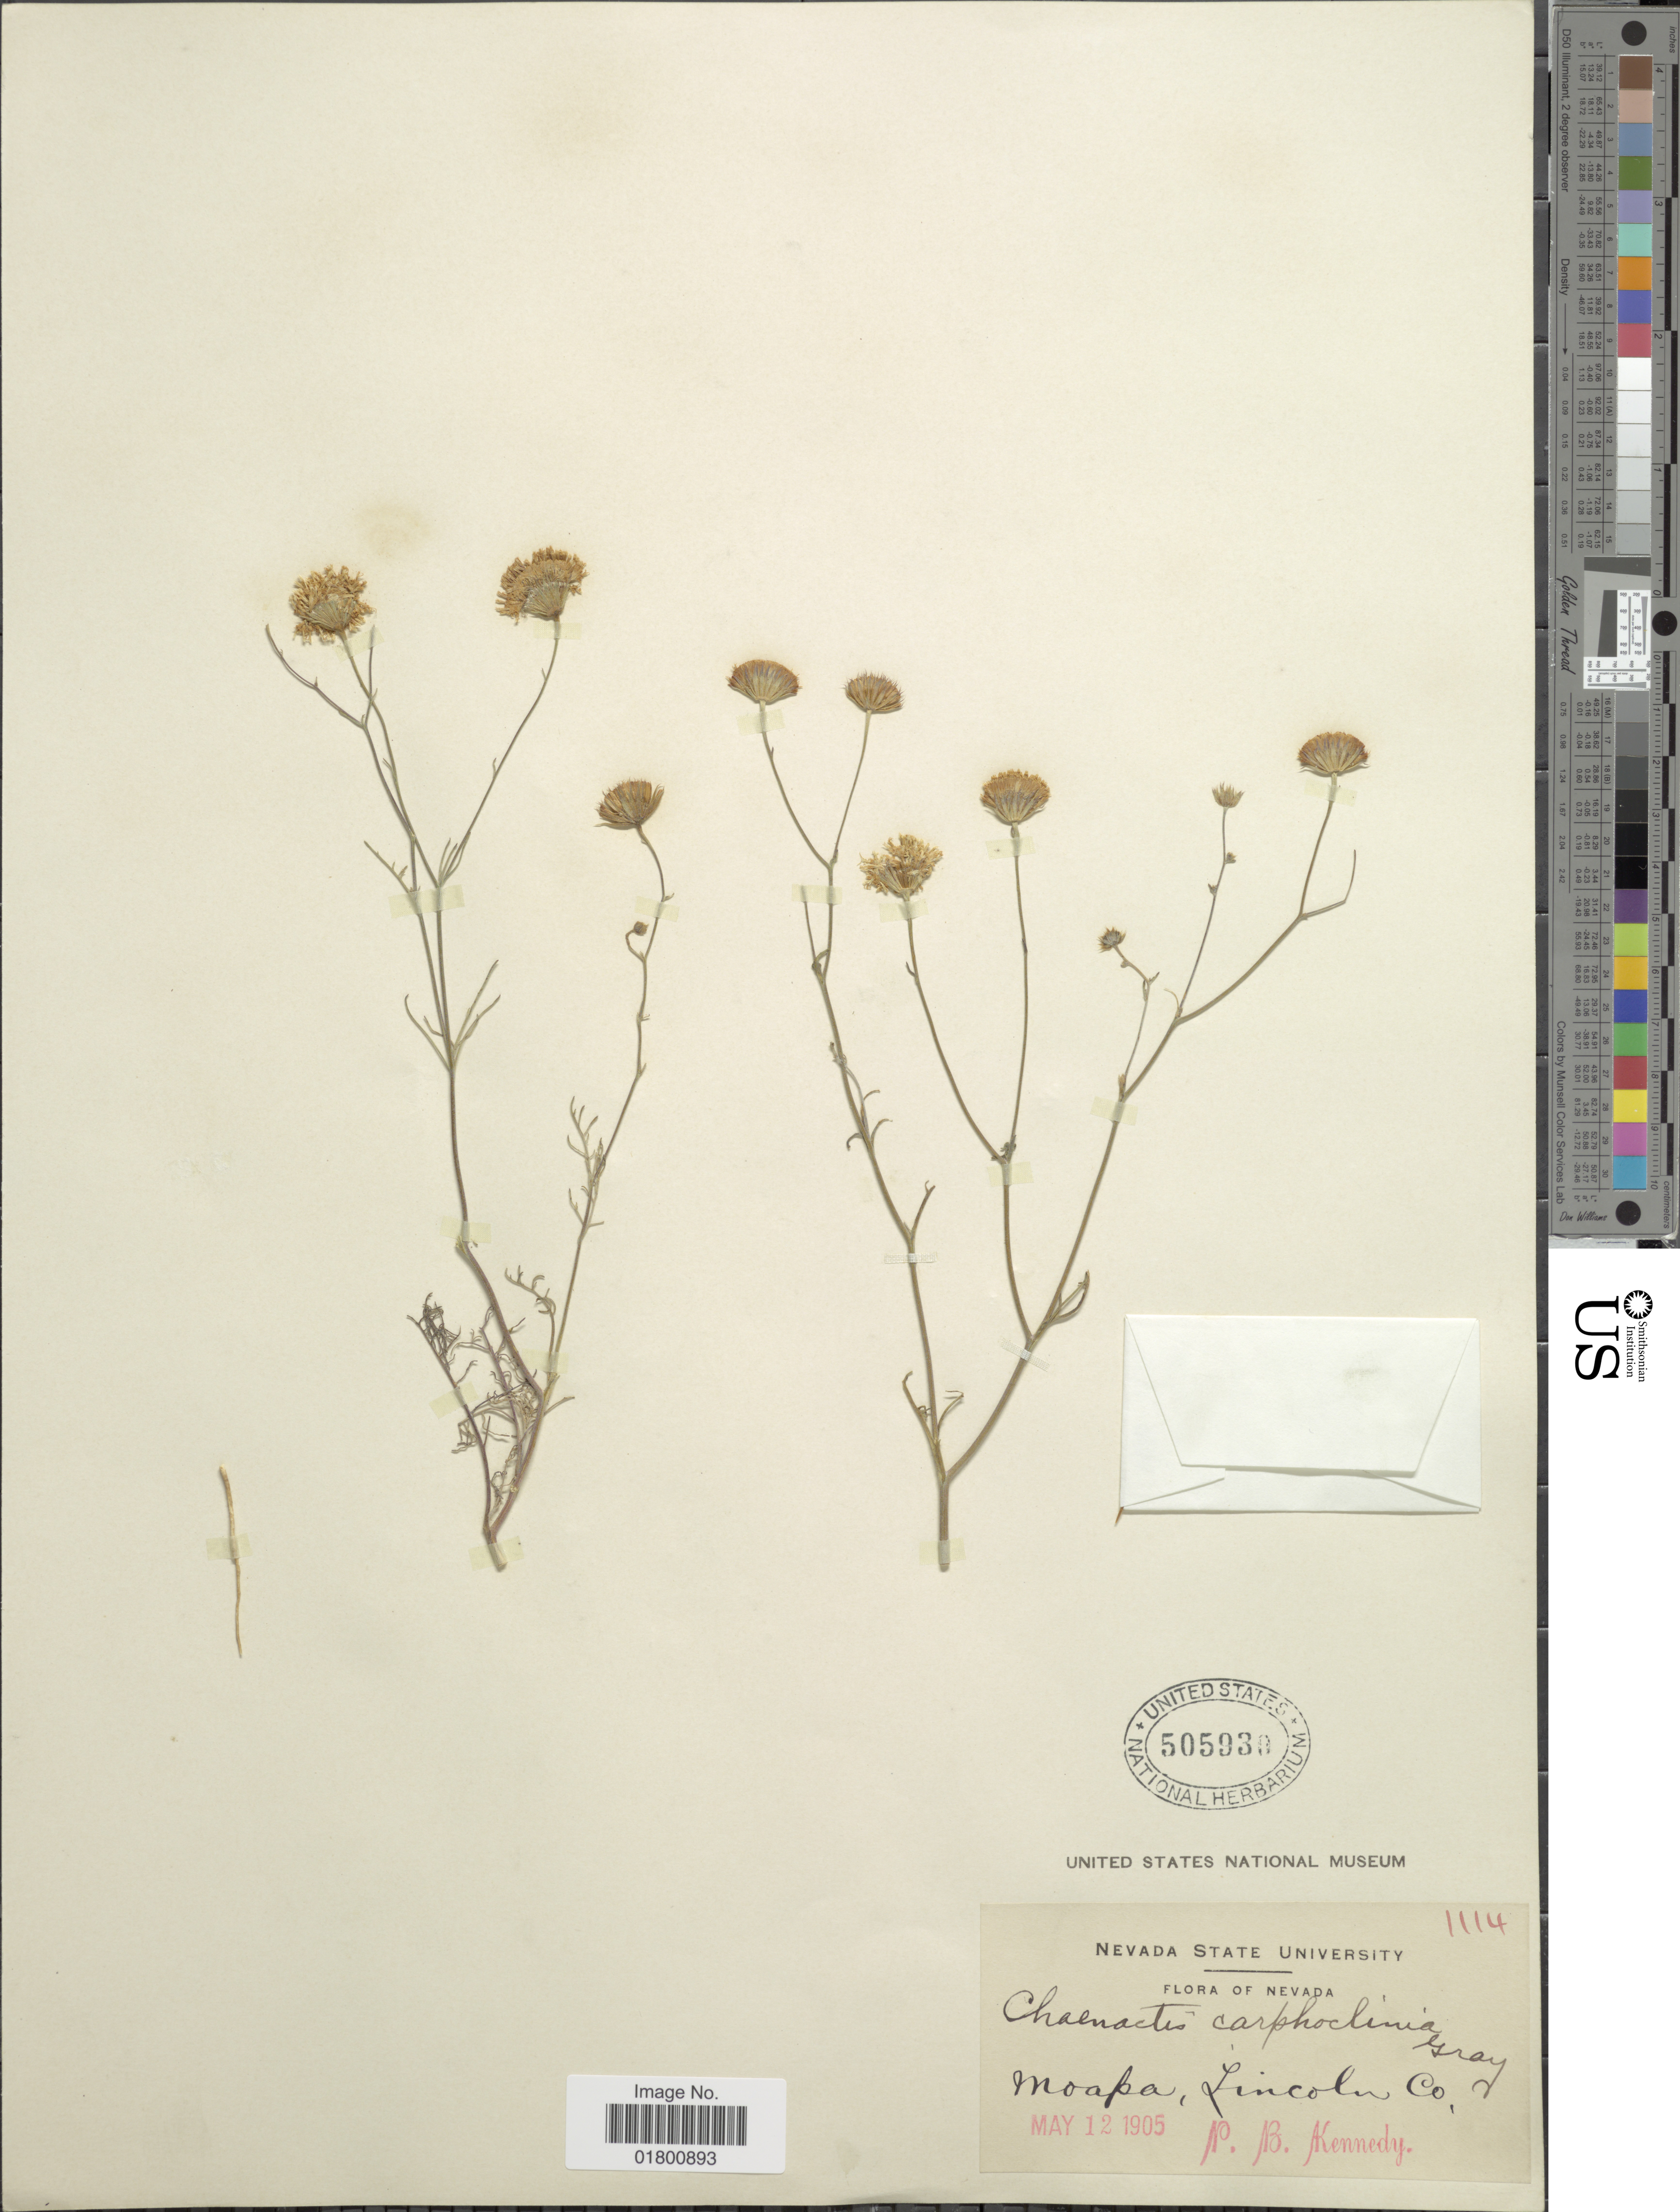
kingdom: Plantae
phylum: Tracheophyta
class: Magnoliopsida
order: Asterales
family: Asteraceae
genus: Chaenactis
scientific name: Chaenactis carphoclinia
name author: A. Gray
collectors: P. B. Kennedy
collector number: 1114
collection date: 1905-05-12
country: United States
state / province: Nevada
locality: Moapa, Lincoln Co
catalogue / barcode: US 505930